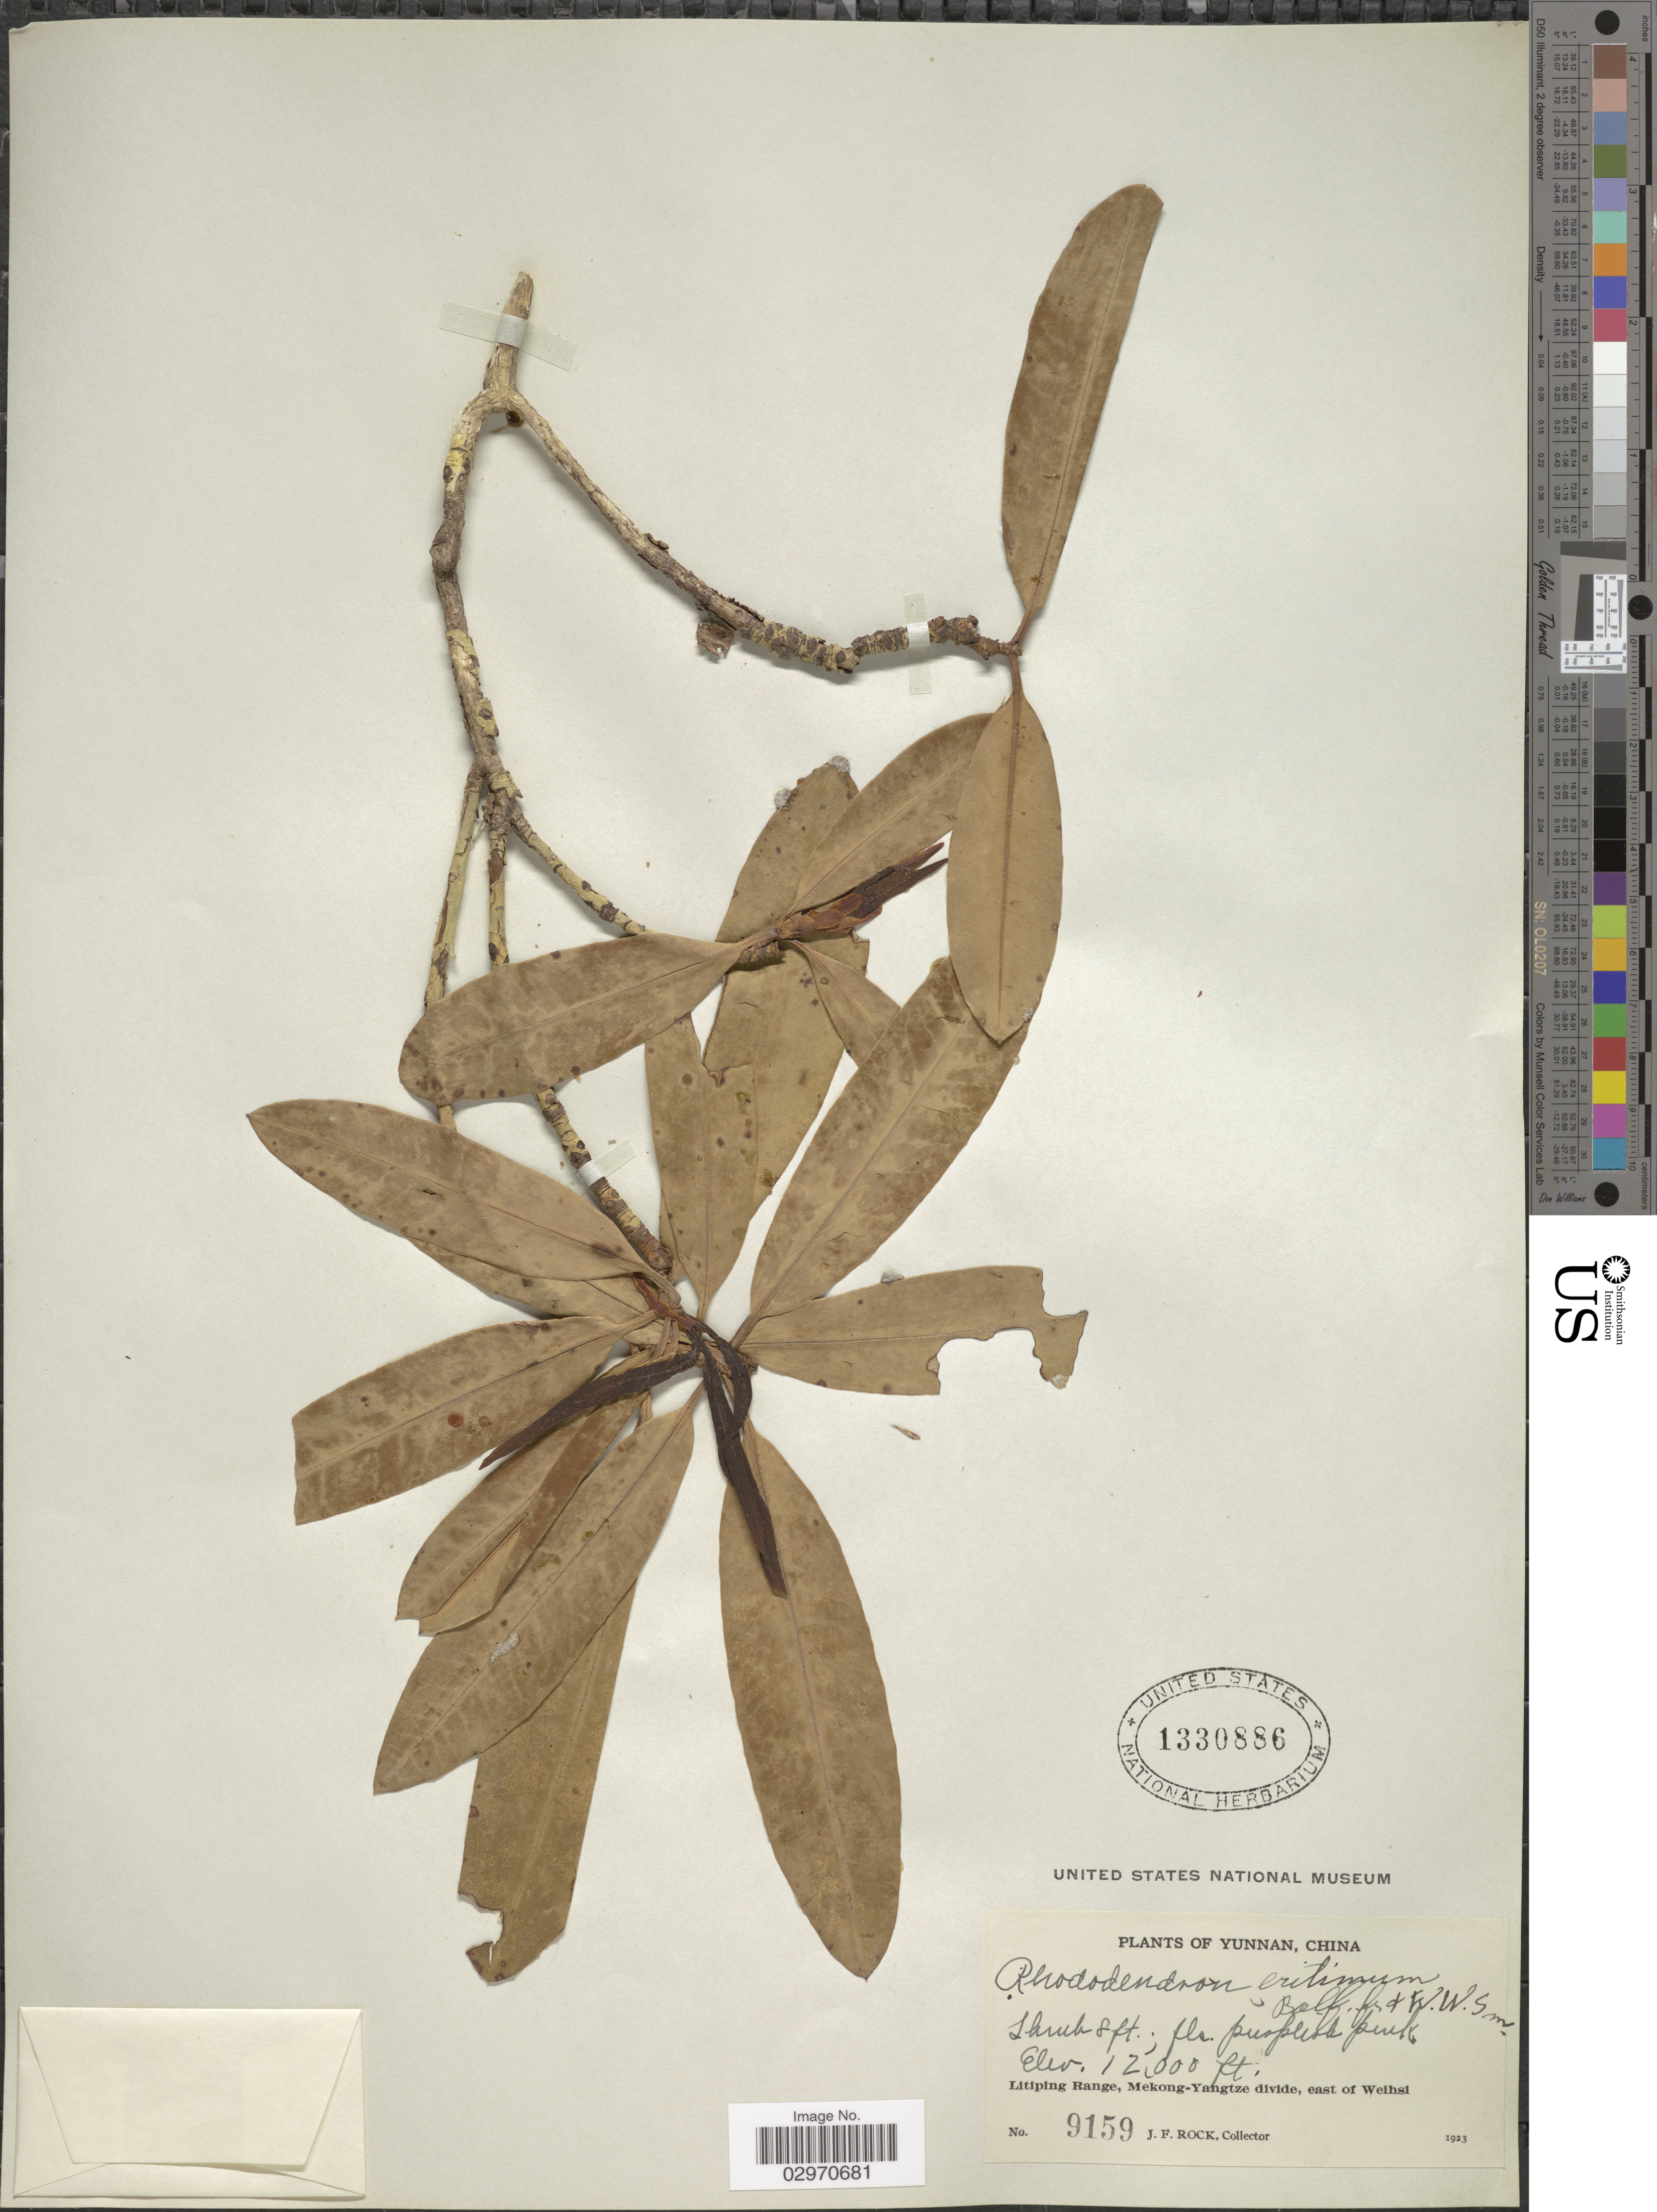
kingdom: Plantae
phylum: Tracheophyta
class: Magnoliopsida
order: Ericales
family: Ericaceae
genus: Rhododendron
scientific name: Rhododendron eritimum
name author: Balf. f. & W.W. Sm.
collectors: J. Rock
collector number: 9159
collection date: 1923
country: China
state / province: Yunnan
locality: Litiping Range, Mekong-Yangtze divide, east of Weihsi.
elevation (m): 3658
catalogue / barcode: US 1330886